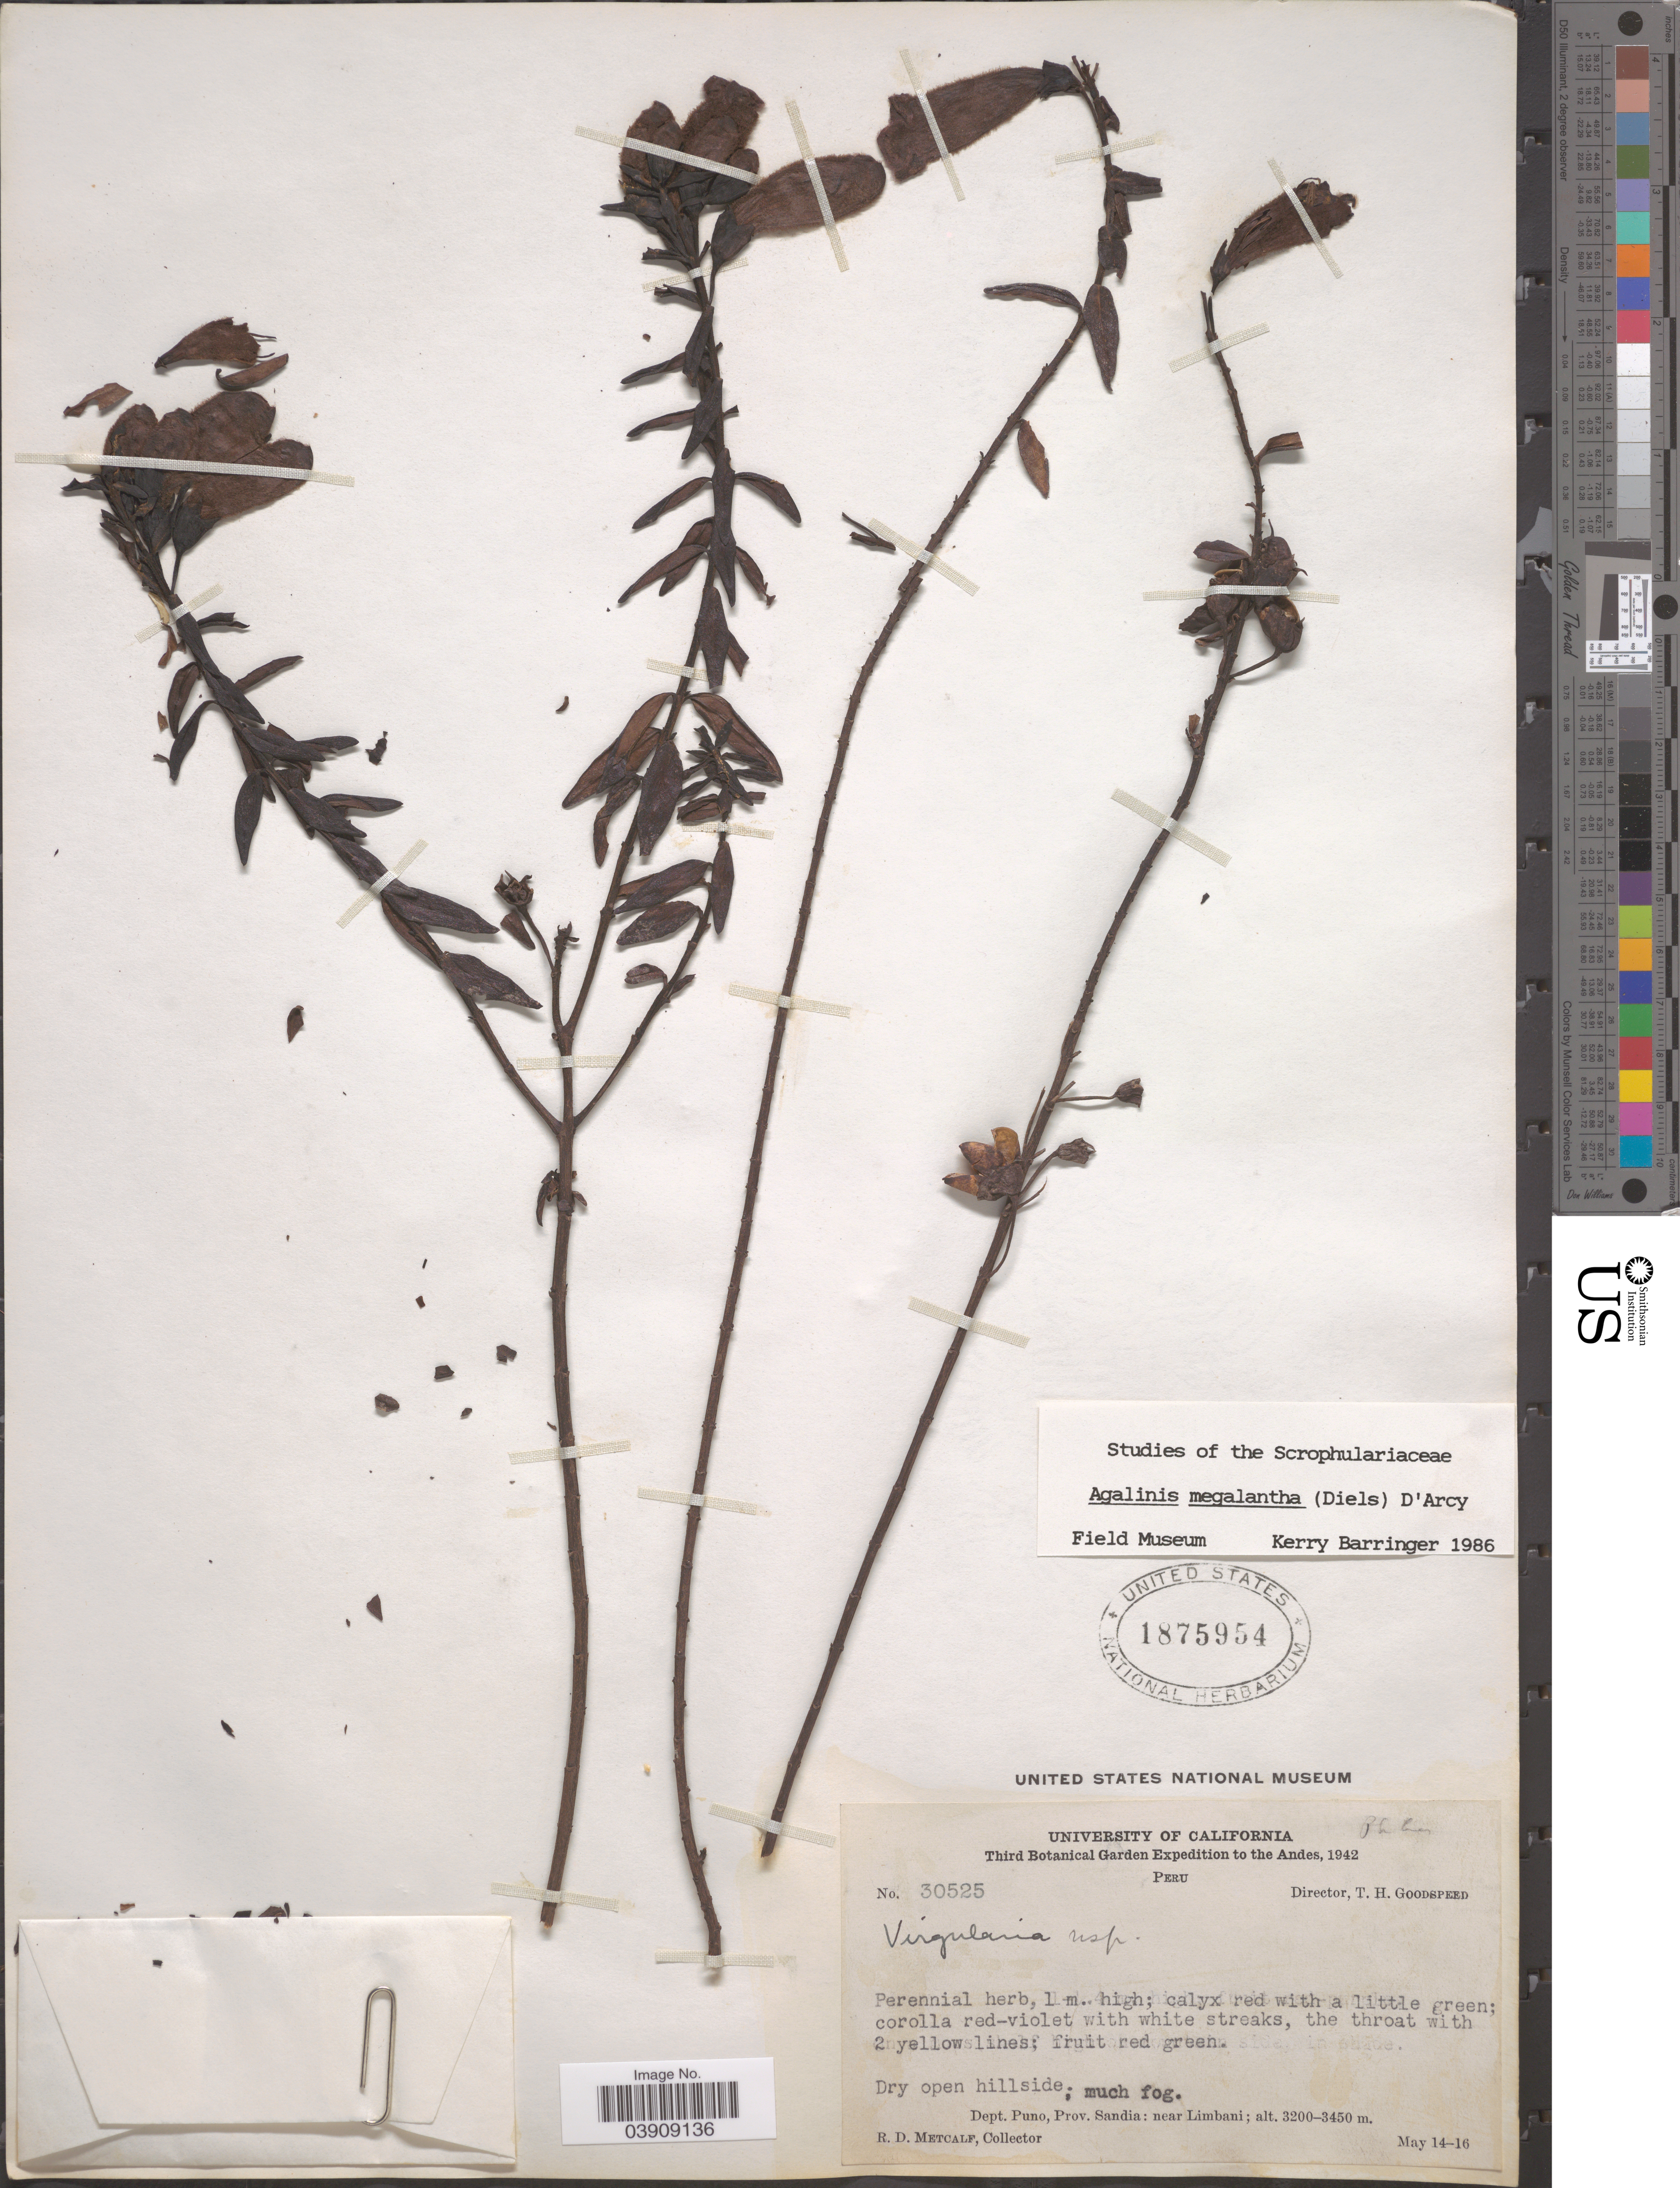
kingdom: Plantae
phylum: Tracheophyta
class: Magnoliopsida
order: Lamiales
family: Orobanchaceae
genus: Agalinis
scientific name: Agalinis megalantha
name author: (Diels) D'Arcy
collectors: R. D. Metcalf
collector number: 30525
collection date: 1942-05-14/1942-05-16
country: Peru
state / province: Puno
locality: The Andes. Dept. Puno, Prov. Sandia: near Limbani.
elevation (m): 3200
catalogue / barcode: US 1875954